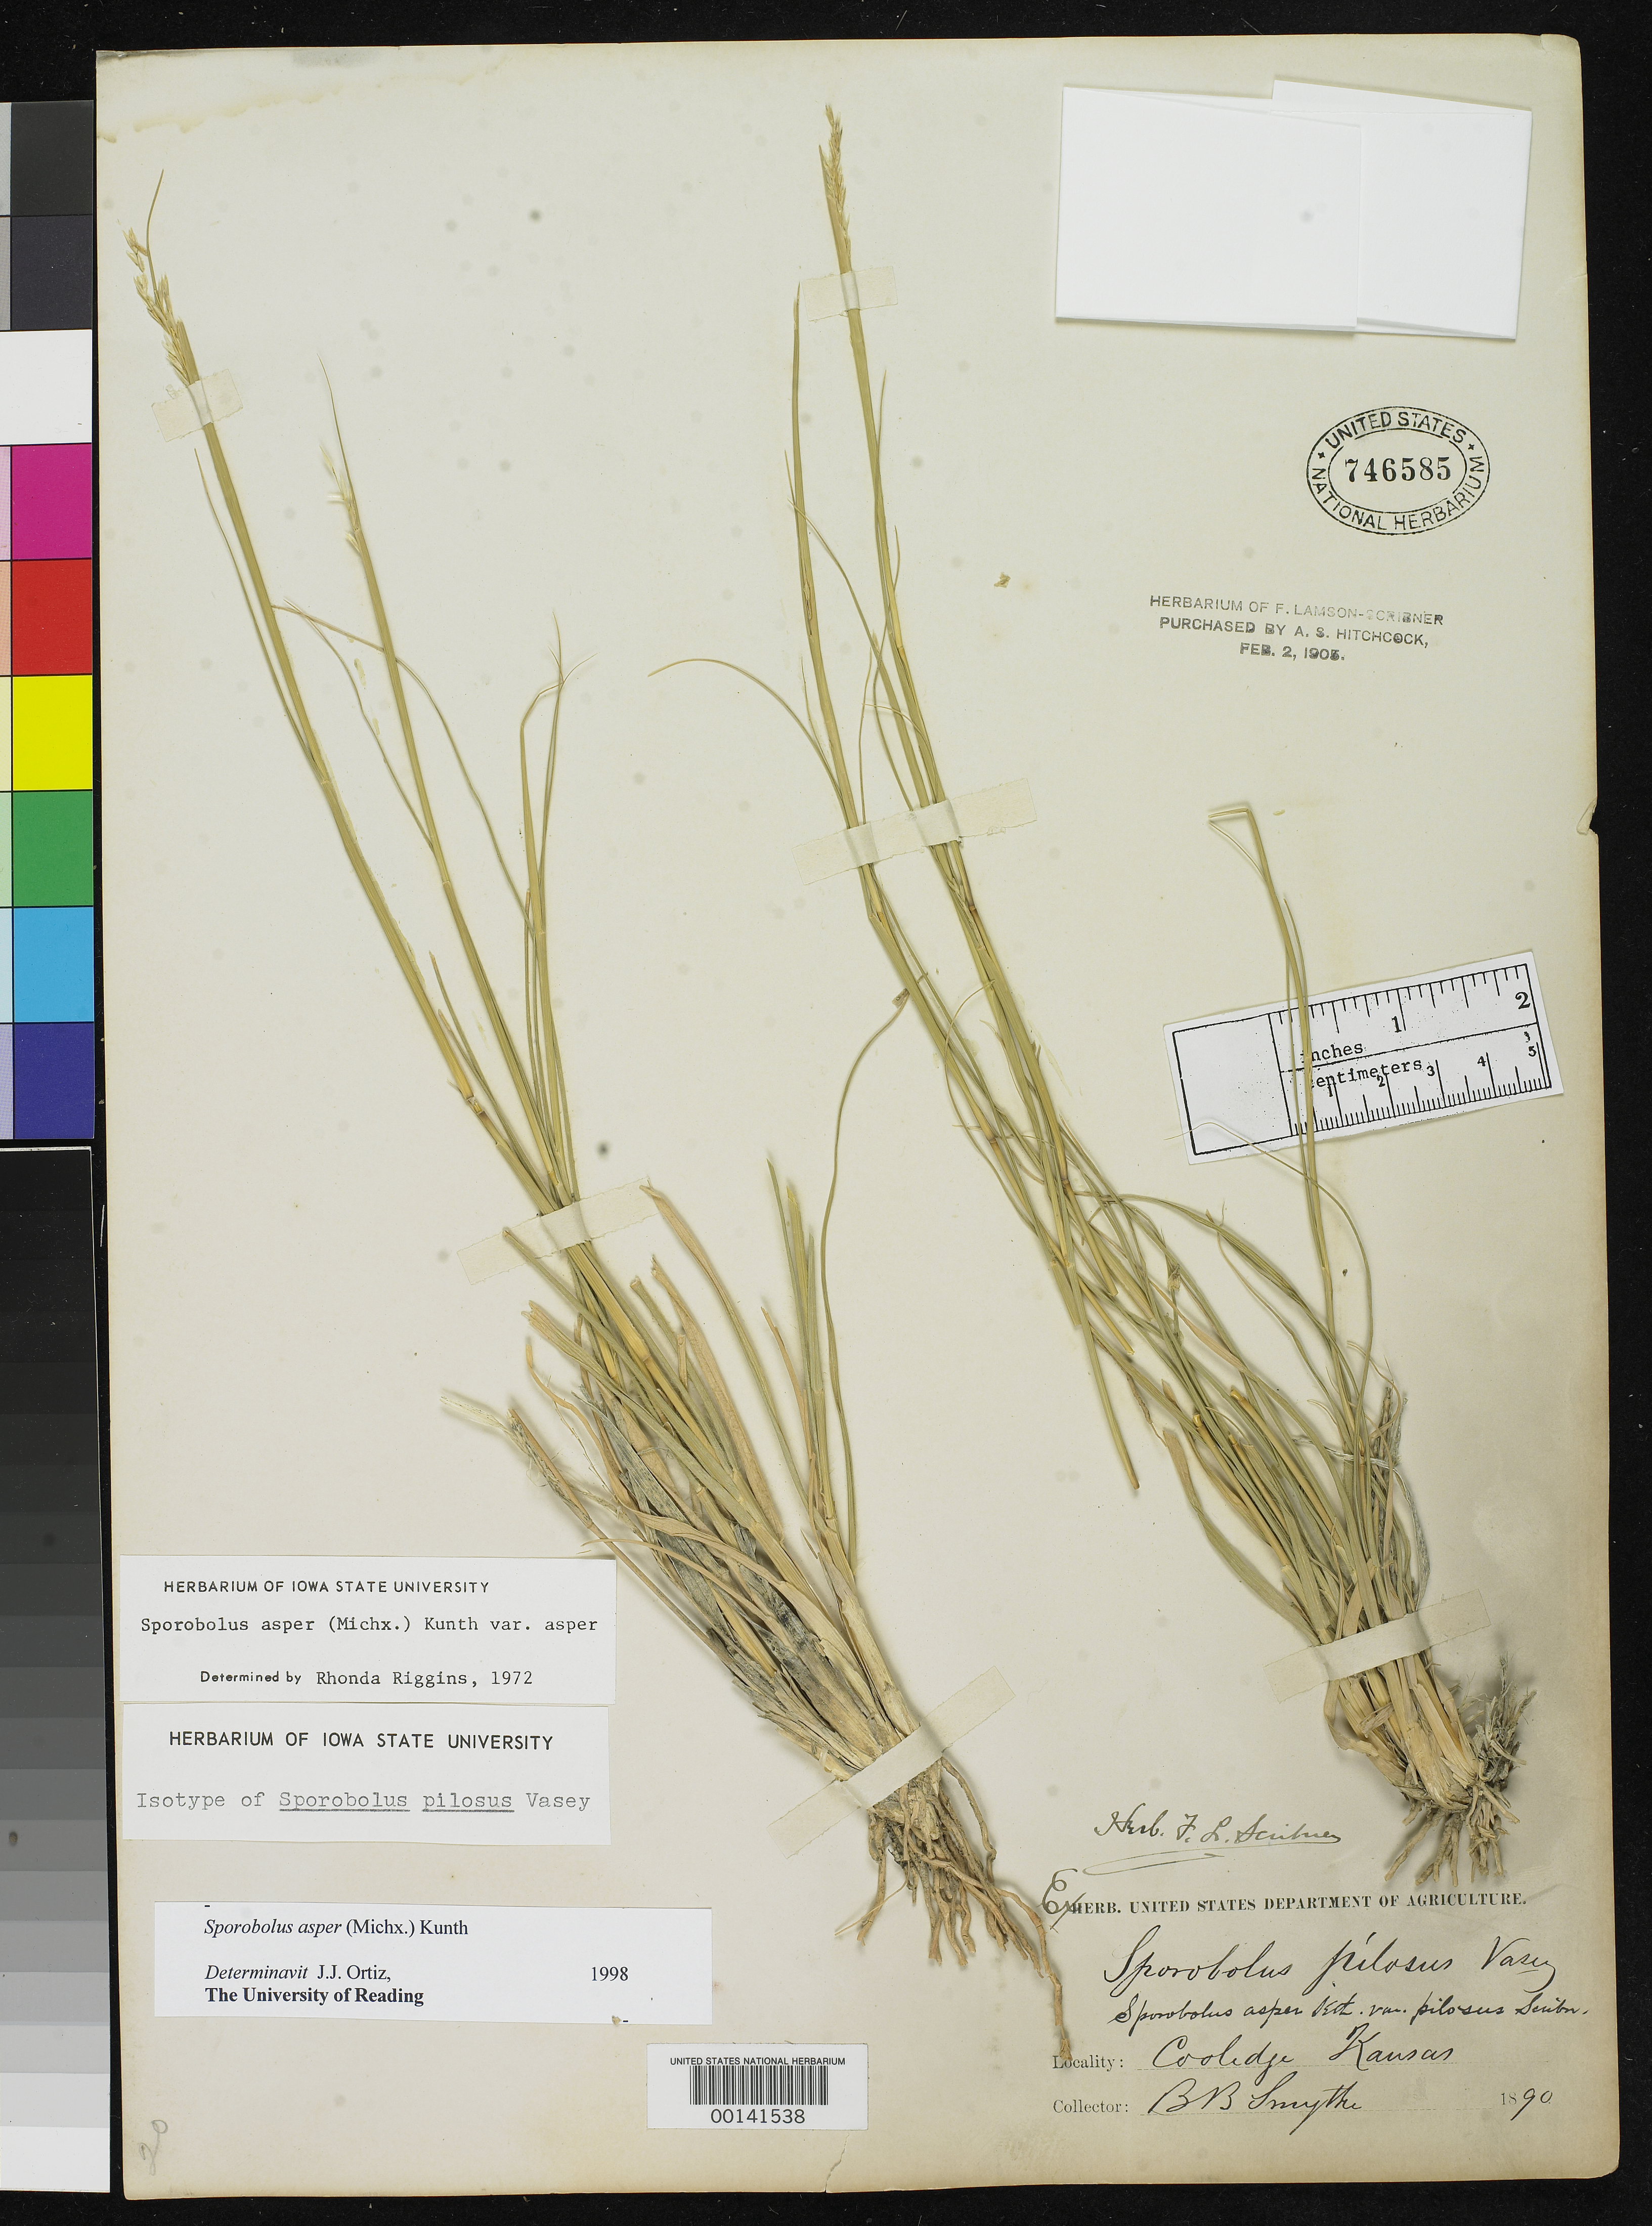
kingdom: Plantae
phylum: Tracheophyta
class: Liliopsida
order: Poales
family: Poaceae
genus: Sporobolus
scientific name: Sporobolus pilosus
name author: Vasey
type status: Isotype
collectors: B. Smyth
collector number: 217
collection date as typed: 1890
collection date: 1890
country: United States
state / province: Arizona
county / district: Pinal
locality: Coolidge.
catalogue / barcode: US 746585